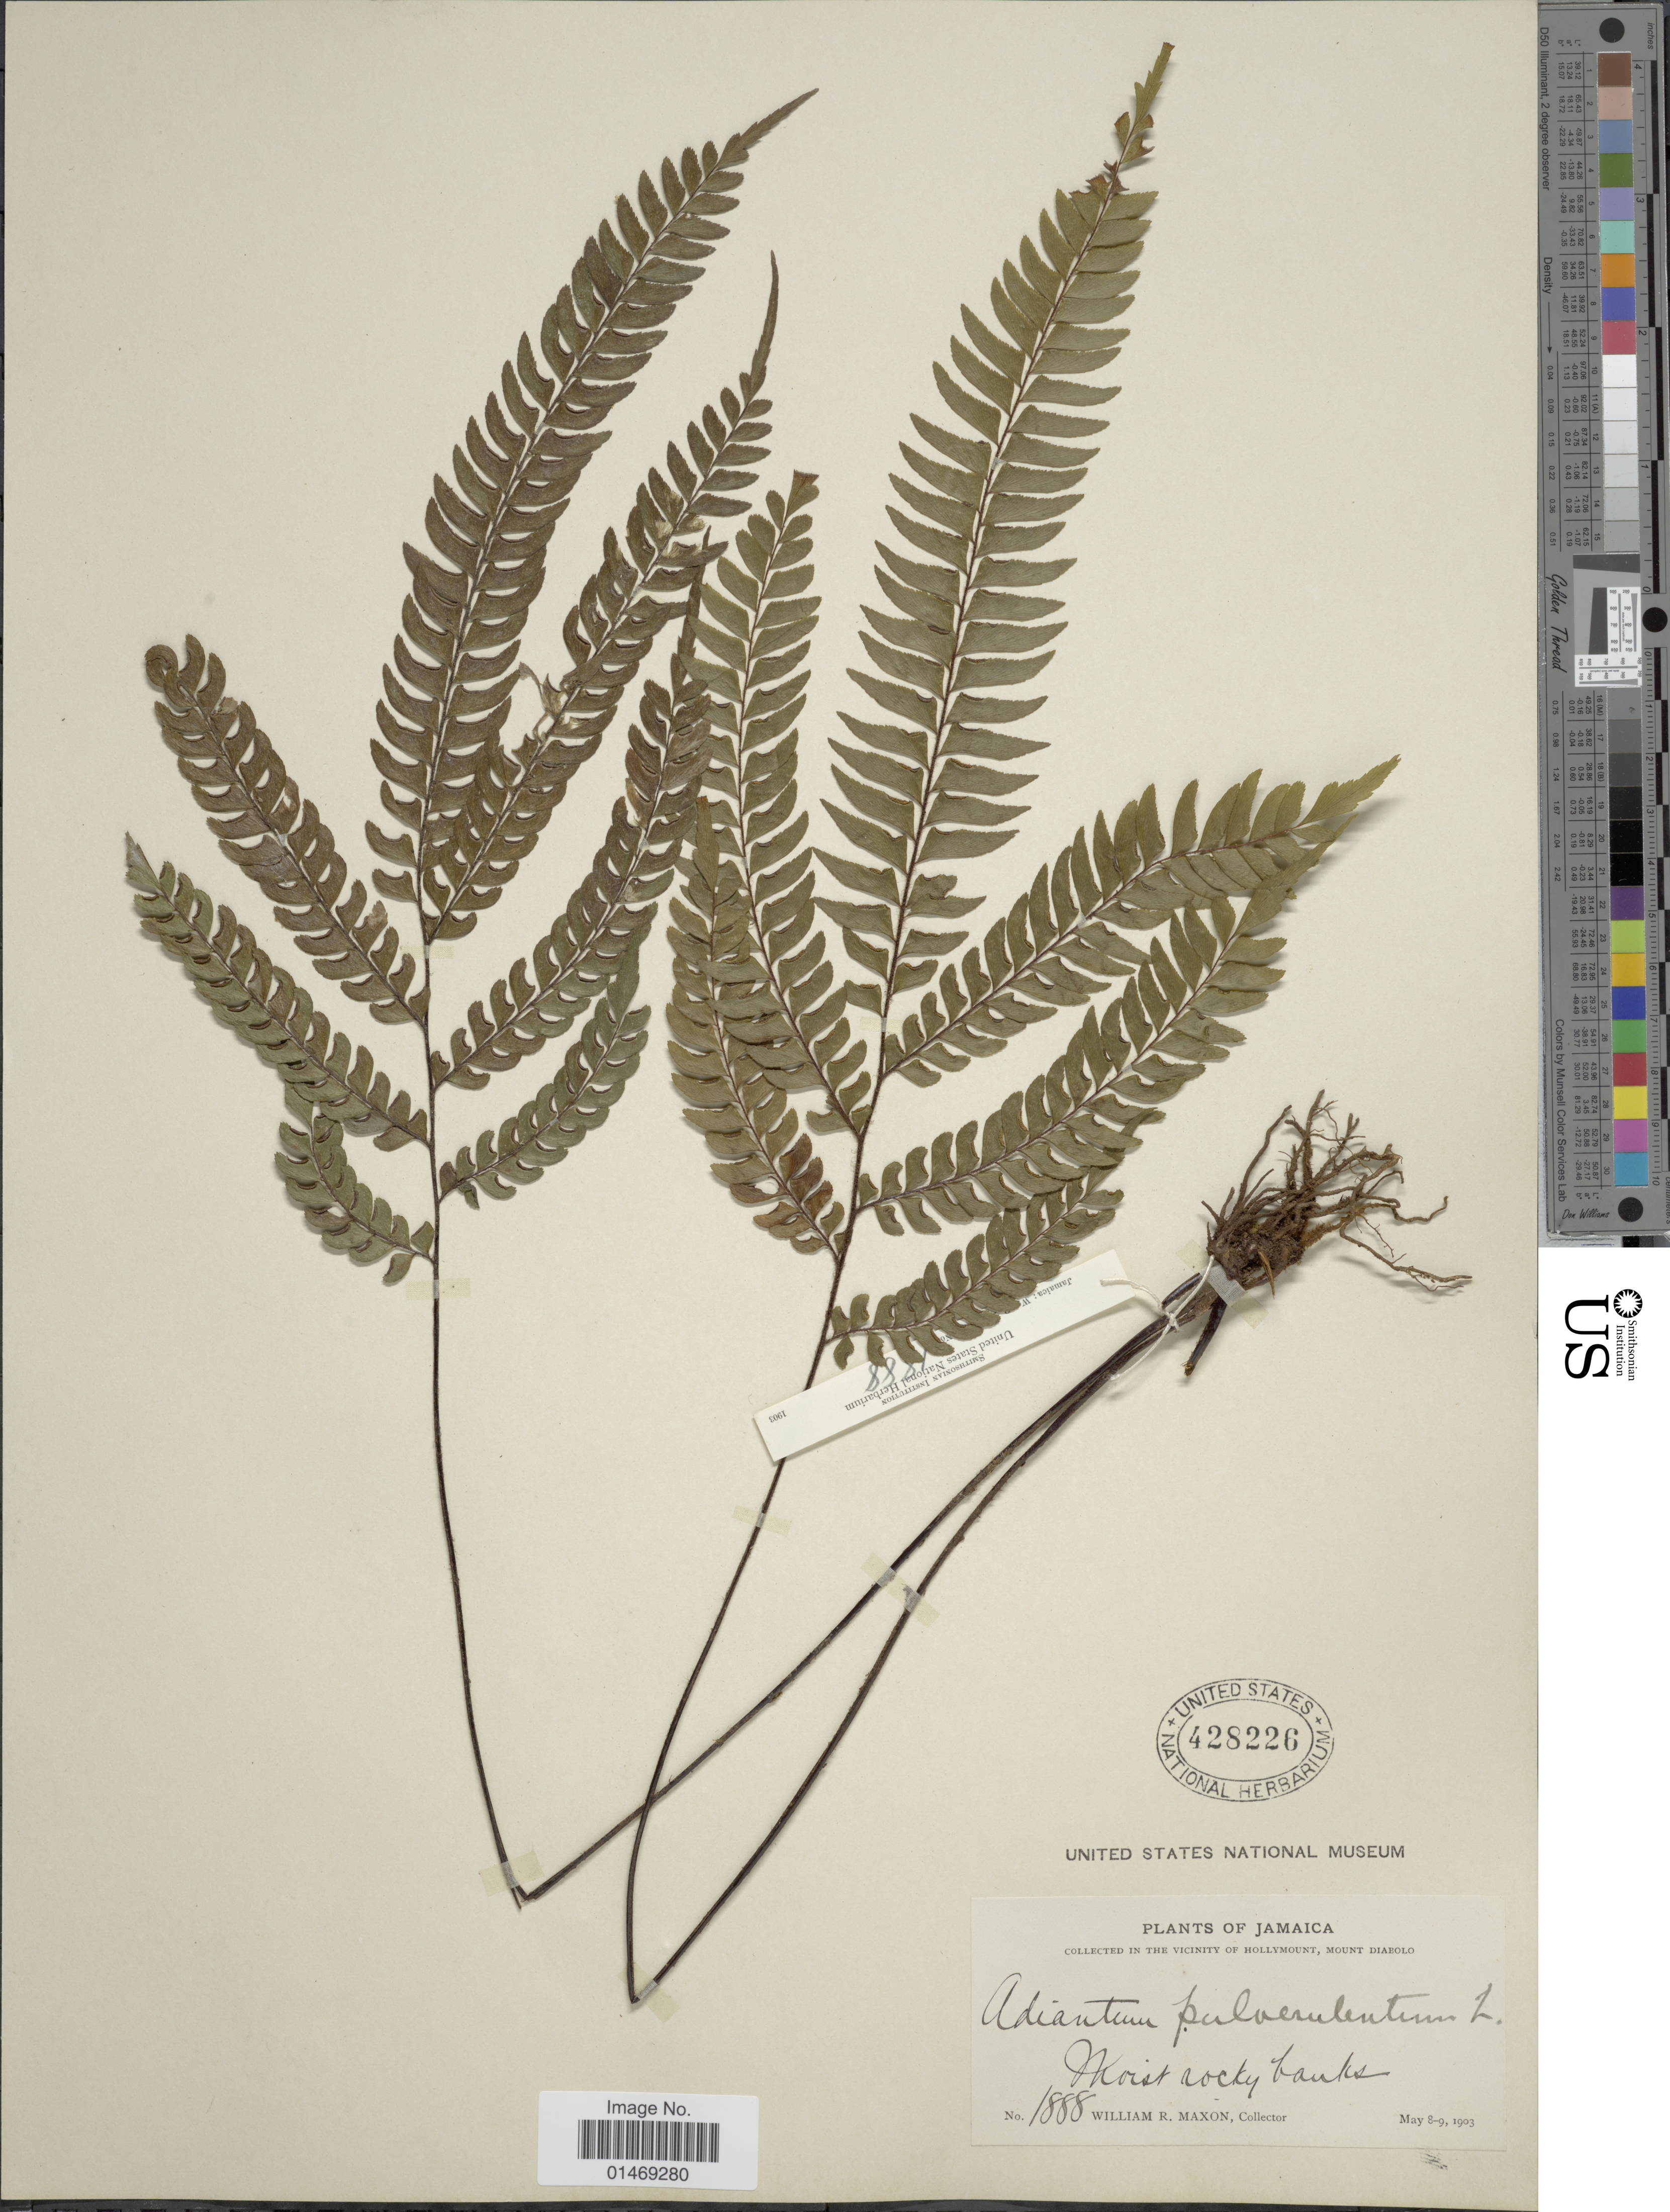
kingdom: Plantae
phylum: Tracheophyta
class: Polypodiopsida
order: Polypodiales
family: Pteridaceae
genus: Adiantum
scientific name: Adiantum pulverulentum var. caudatum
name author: Jenman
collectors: W. R. Maxon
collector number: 1888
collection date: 1903-05-08/1903-05-09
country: Jamaica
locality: In the vicinity of Hollymount, Mount Diabolo, moist rocky banks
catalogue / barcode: US 428226